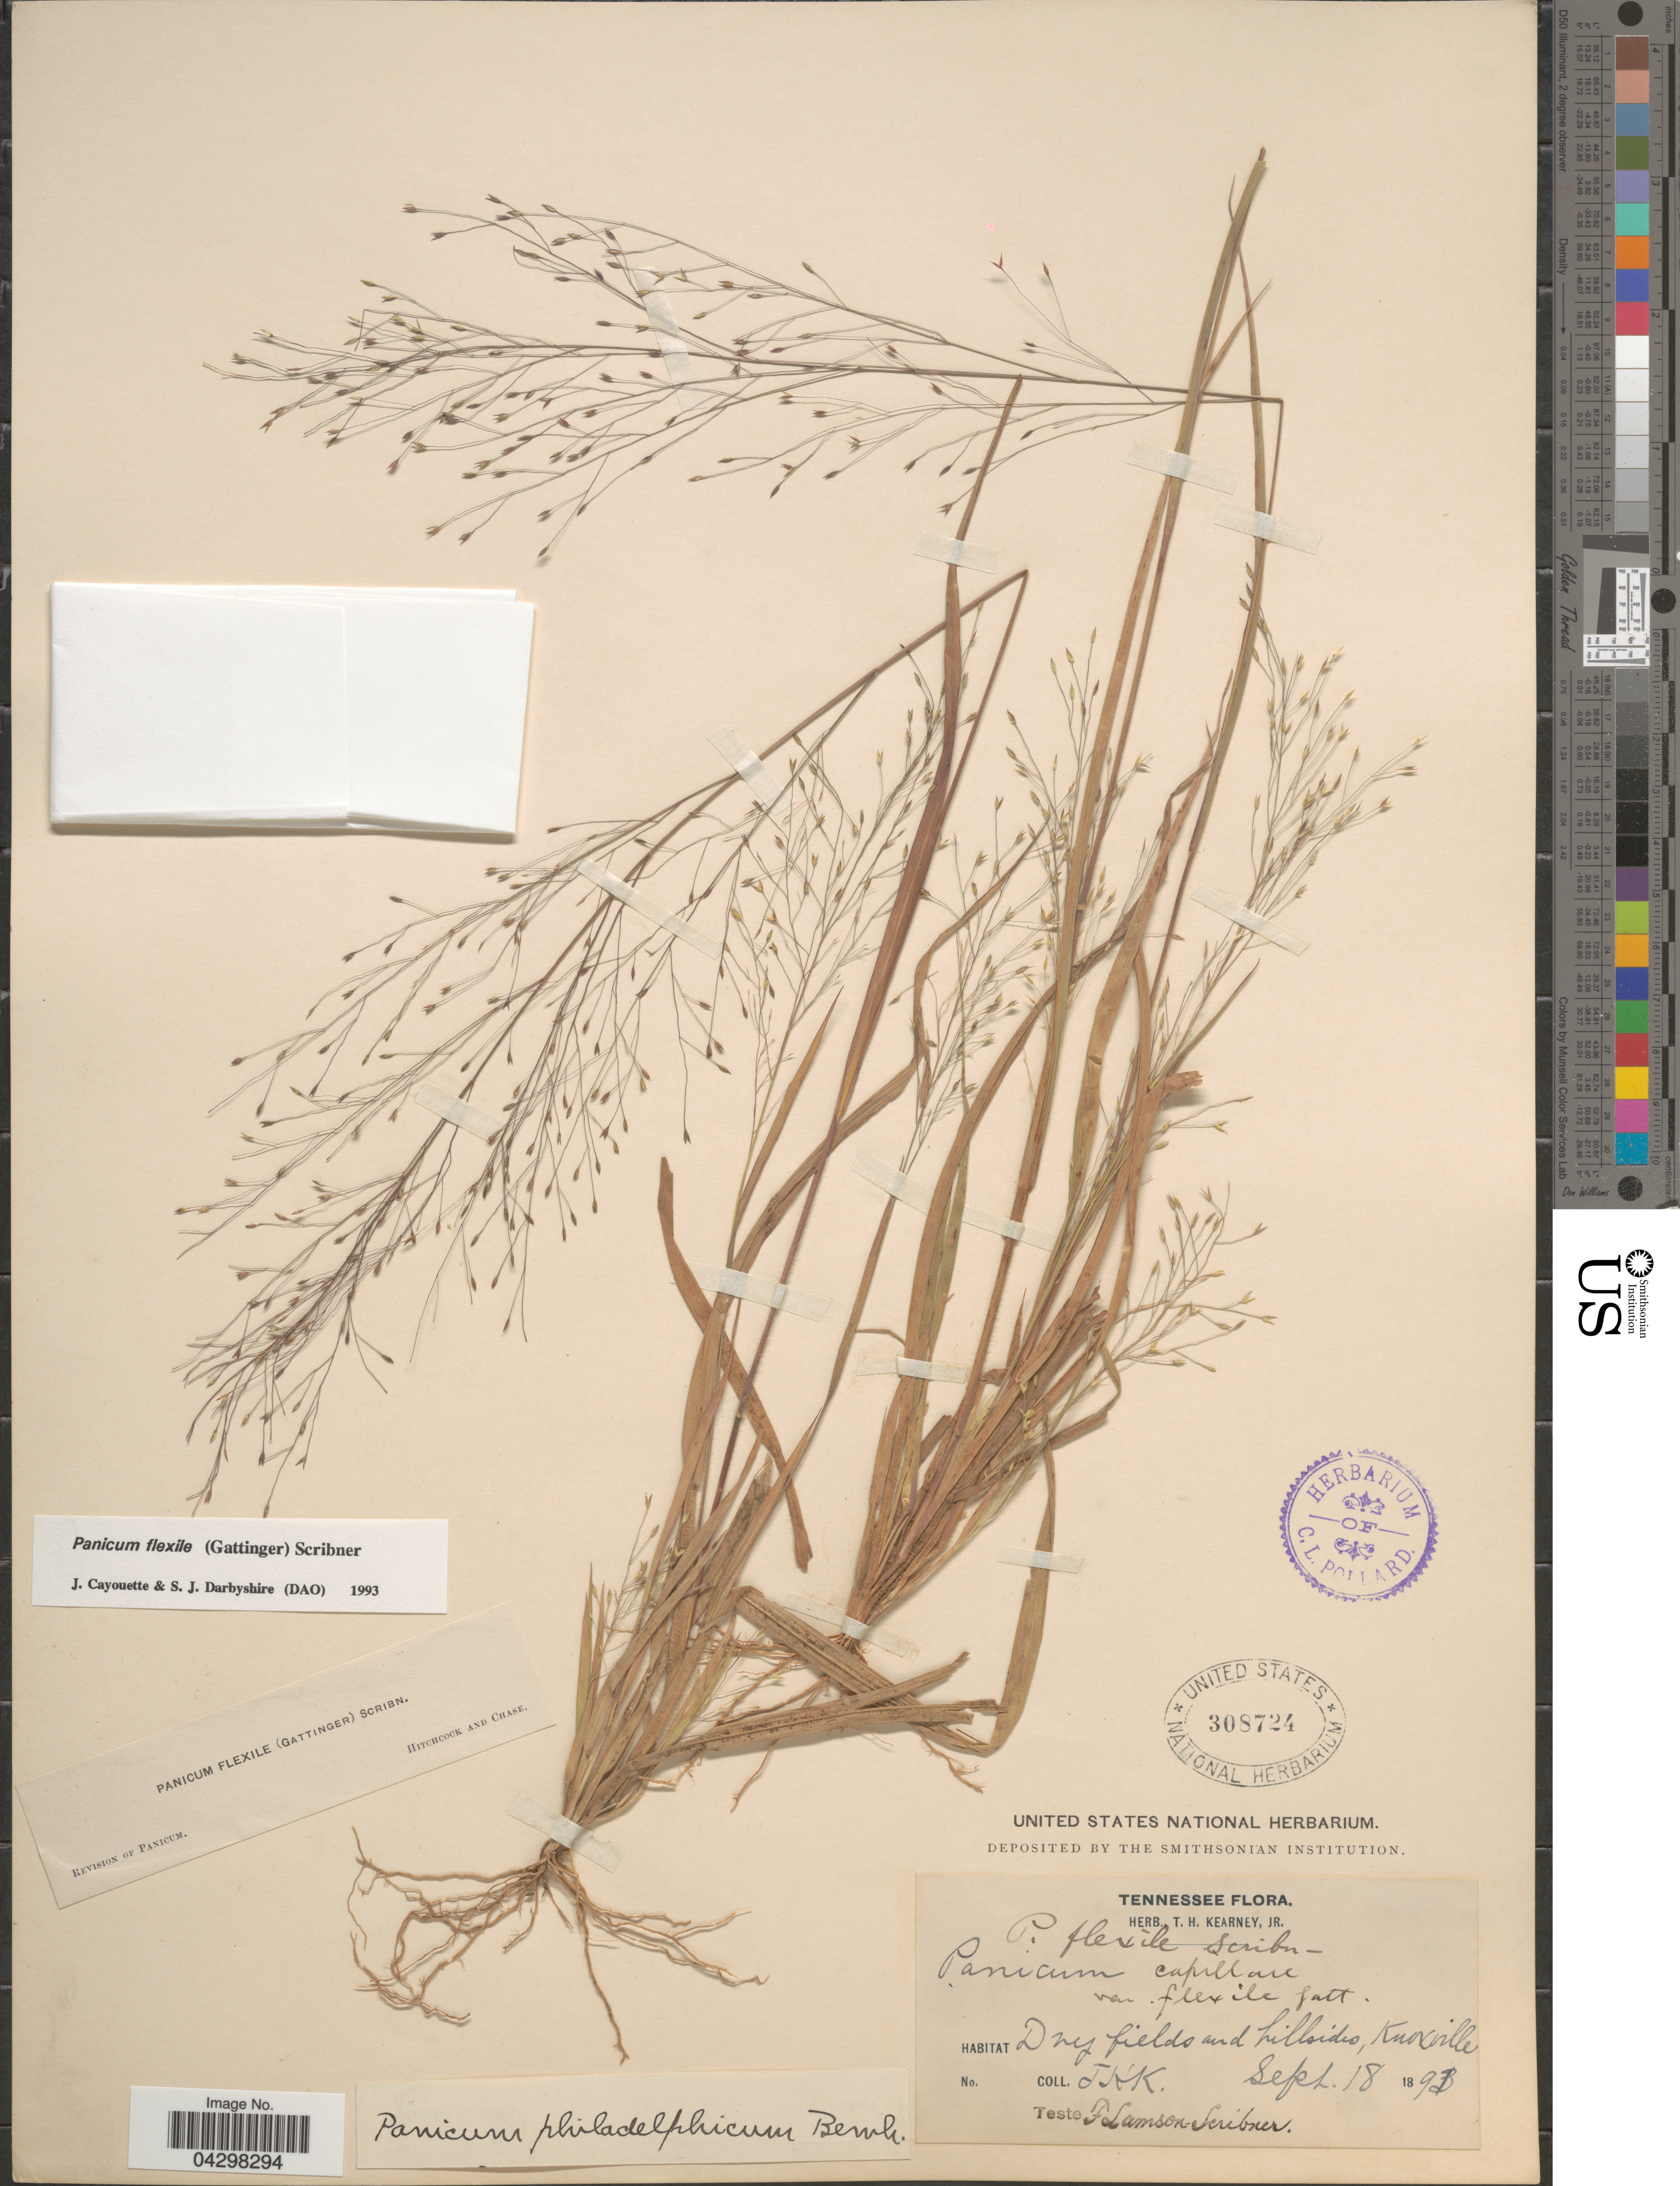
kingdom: Plantae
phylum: Tracheophyta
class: Liliopsida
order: Poales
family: Poaceae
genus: Panicum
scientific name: Panicum flexile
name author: (Gatt.) Scribn.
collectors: T. H. Kearney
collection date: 1891-09-18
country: United States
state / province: Tennessee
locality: Dry fields and hillsides, Knoxville.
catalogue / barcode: US 308724